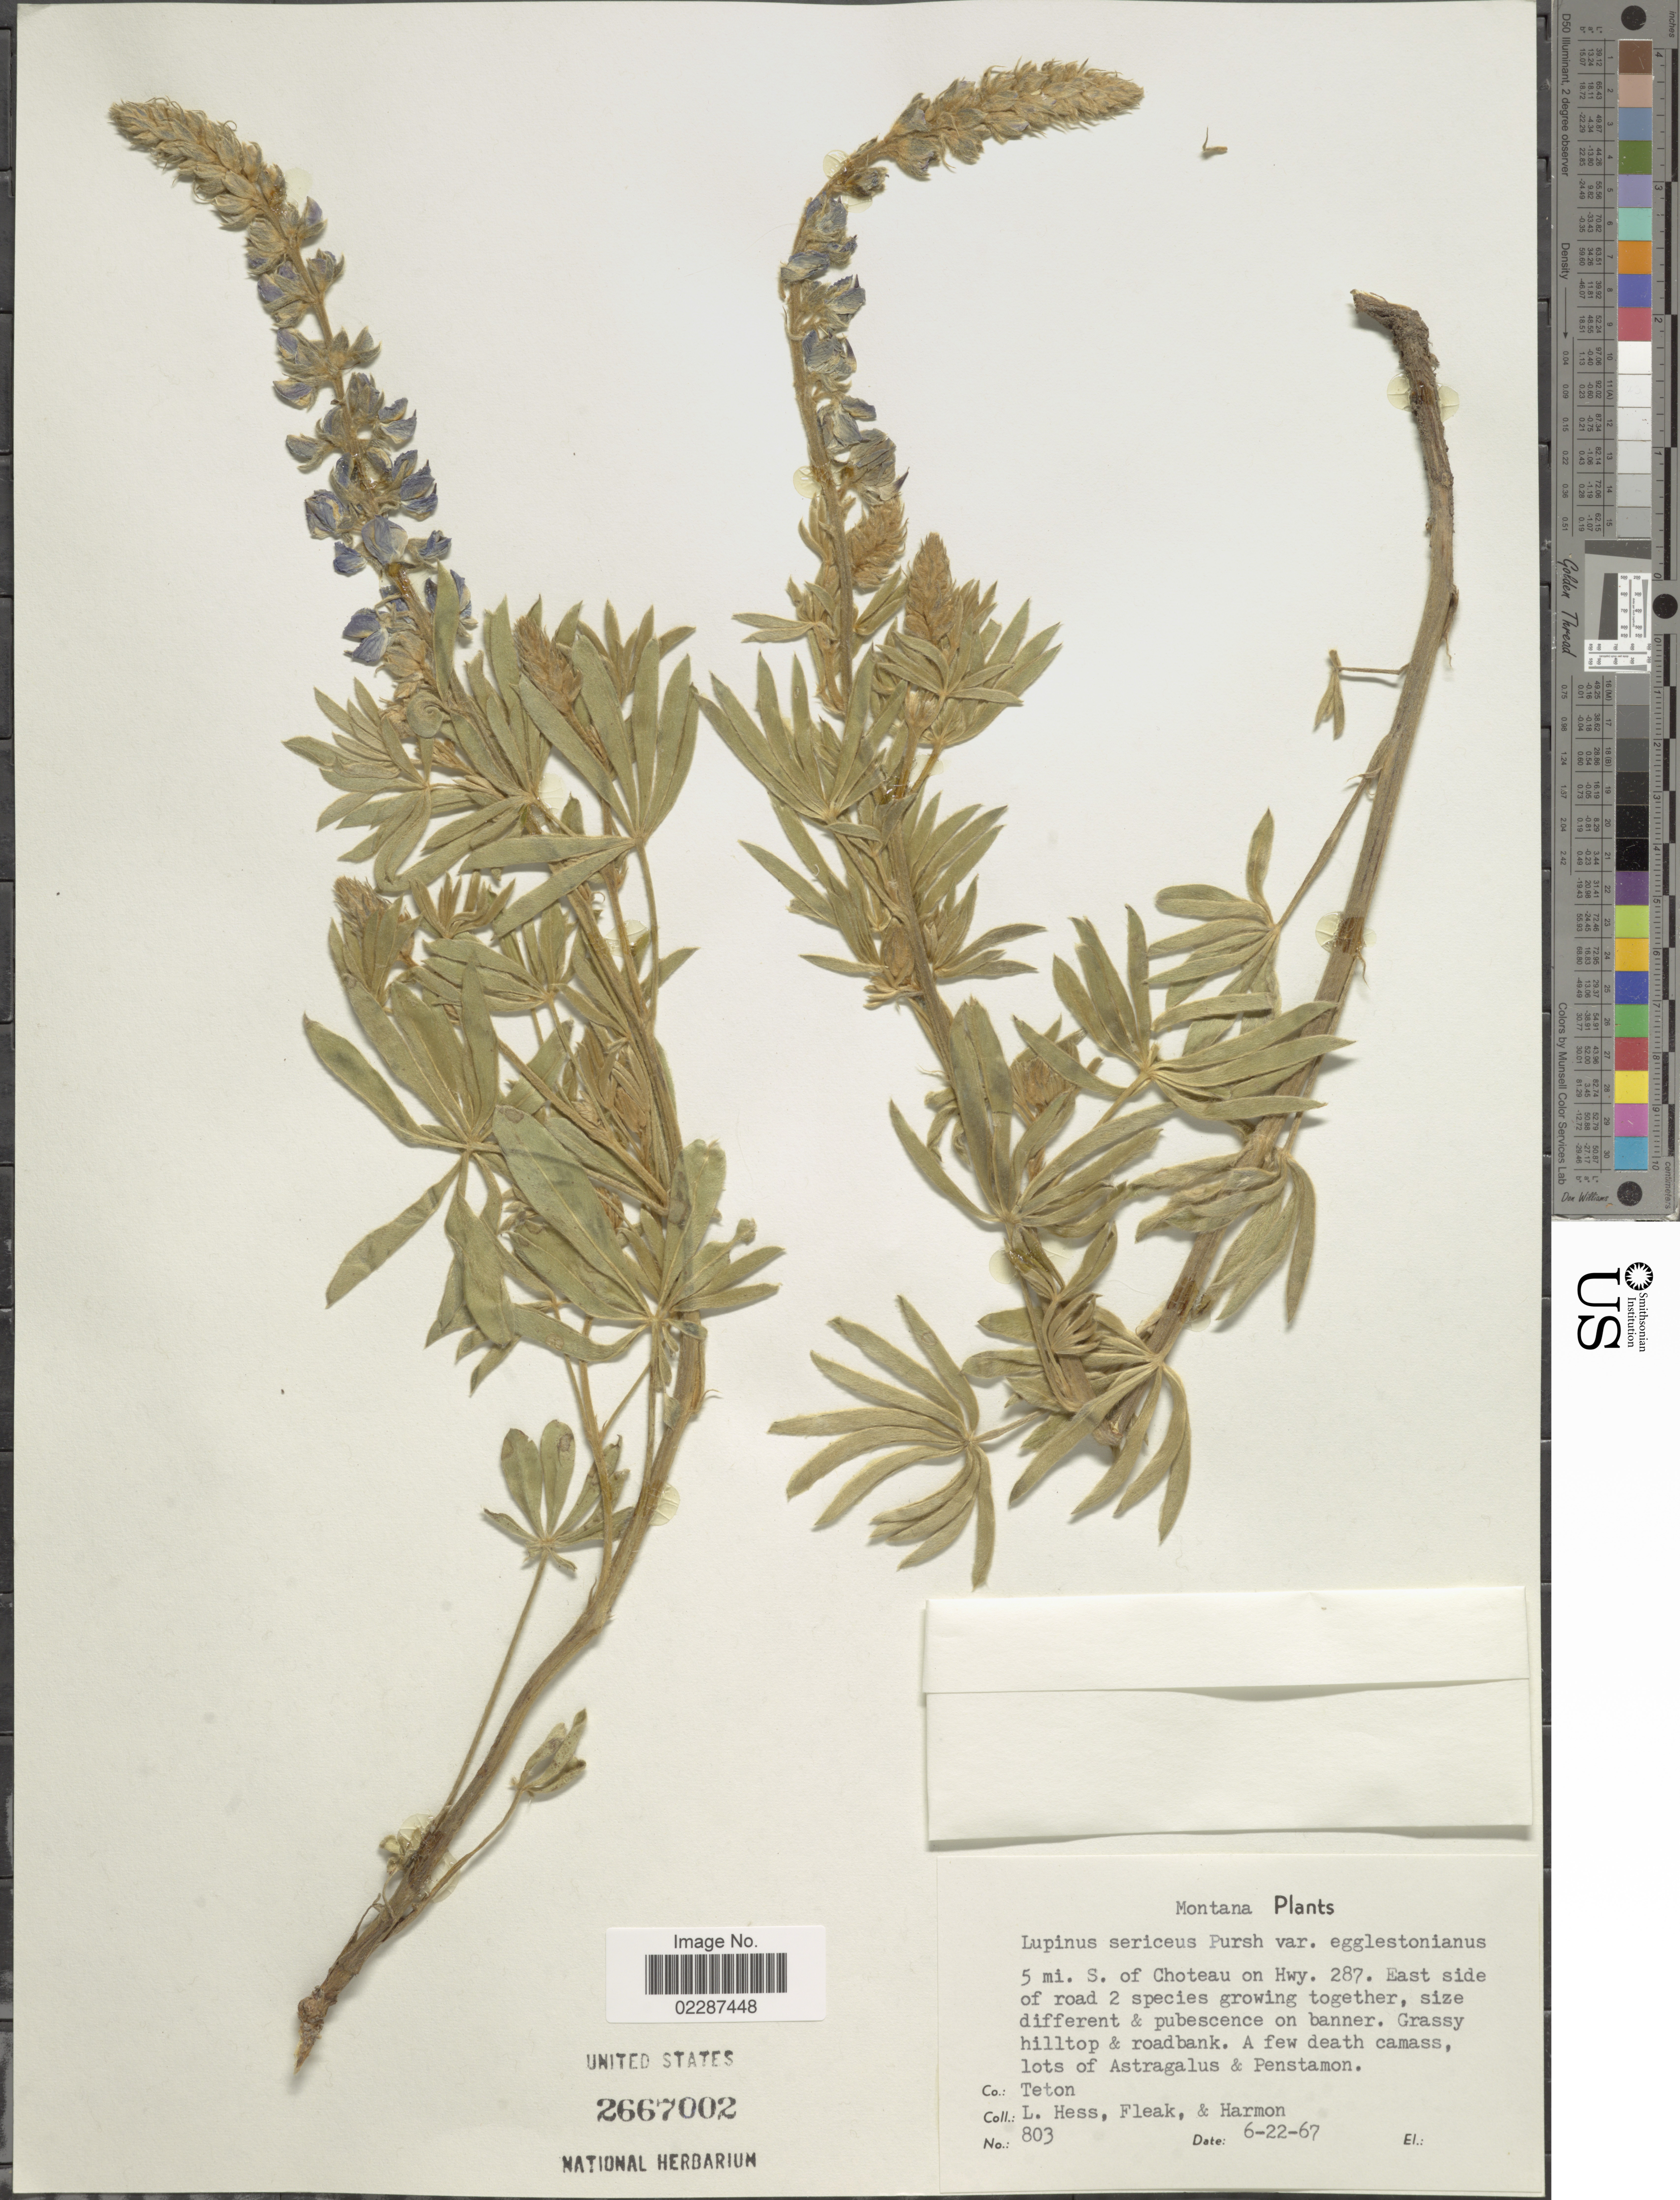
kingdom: Plantae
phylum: Tracheophyta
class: Magnoliopsida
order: Fabales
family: Fabaceae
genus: Lupinus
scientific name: Lupinus sericeus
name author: Pursh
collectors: L. Hess, L. Fleak & -. Harmon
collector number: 803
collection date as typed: Transcribed d/m/y: 22/6/67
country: United States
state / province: Montana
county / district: Teton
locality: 5 mi. S of Choteau on Hwy 287. E side of road, 2 species growing together.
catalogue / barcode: US 2667002